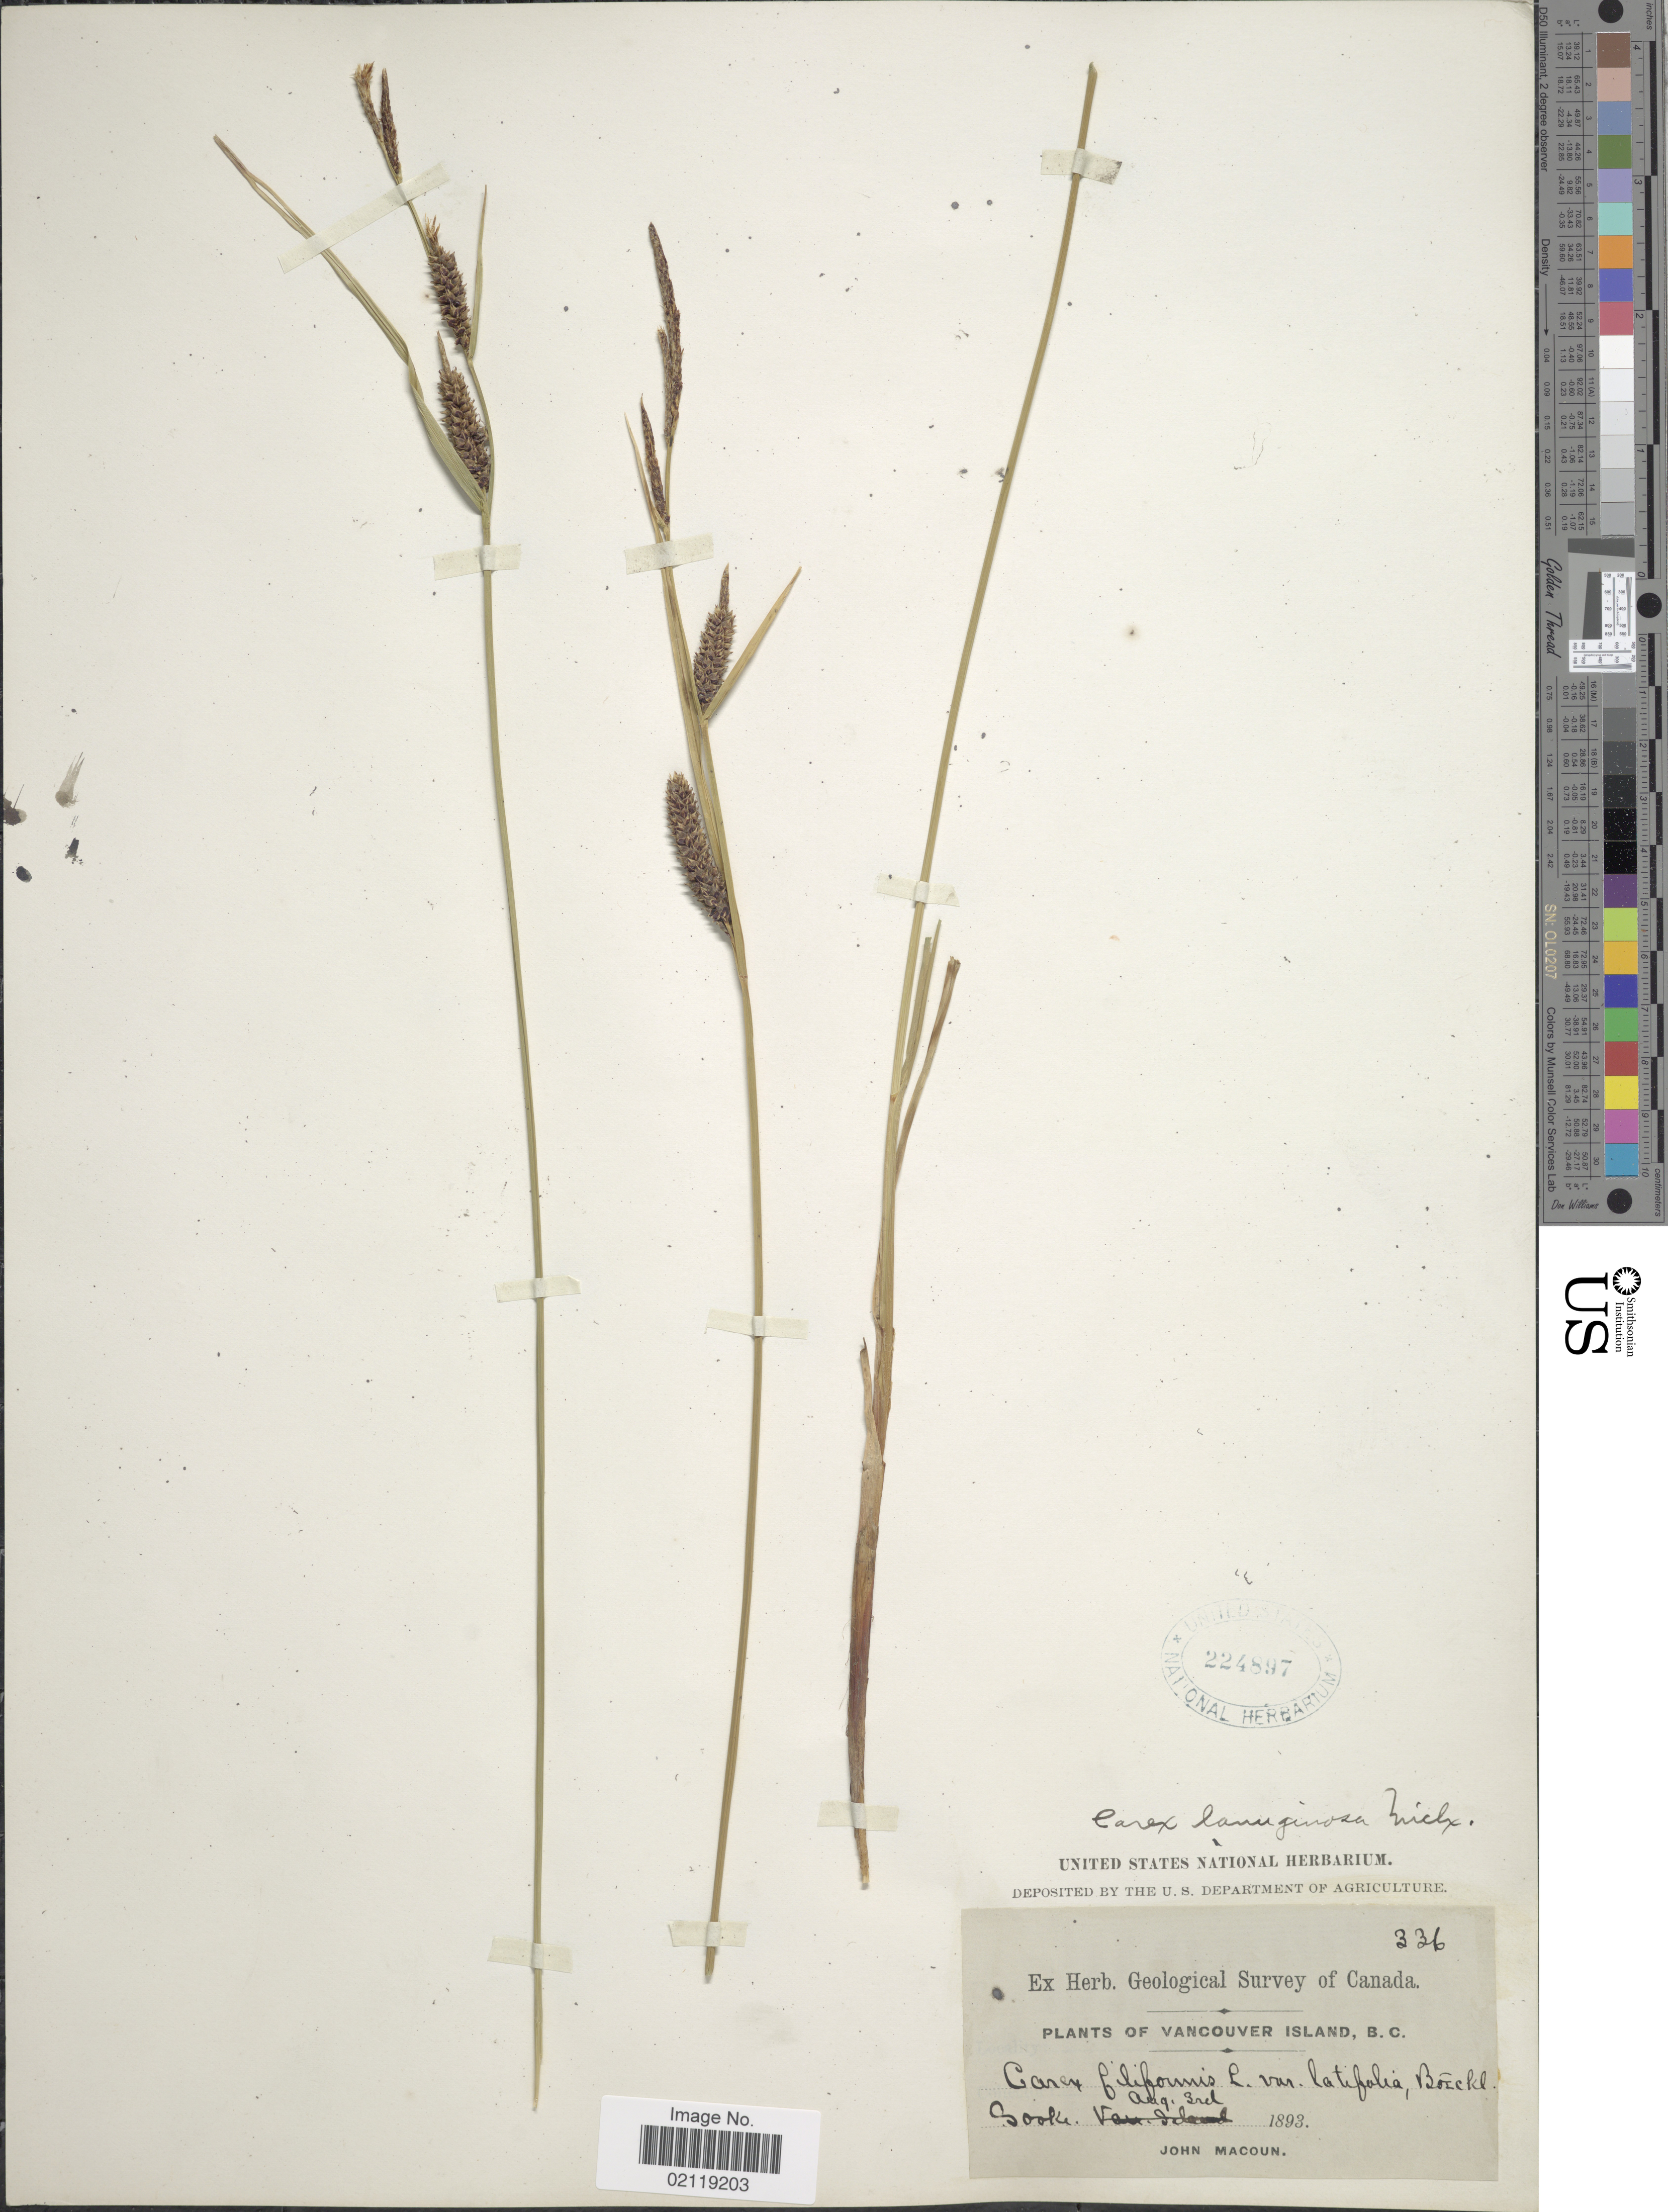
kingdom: Plantae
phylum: Tracheophyta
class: Liliopsida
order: Poales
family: Cyperaceae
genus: Carex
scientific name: Carex pellita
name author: Muhl. ex Willd.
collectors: J. Macoun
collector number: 336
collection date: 1893-08-03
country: Canada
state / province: British Columbia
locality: Vancouver Island, Sooke.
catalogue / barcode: US 224897